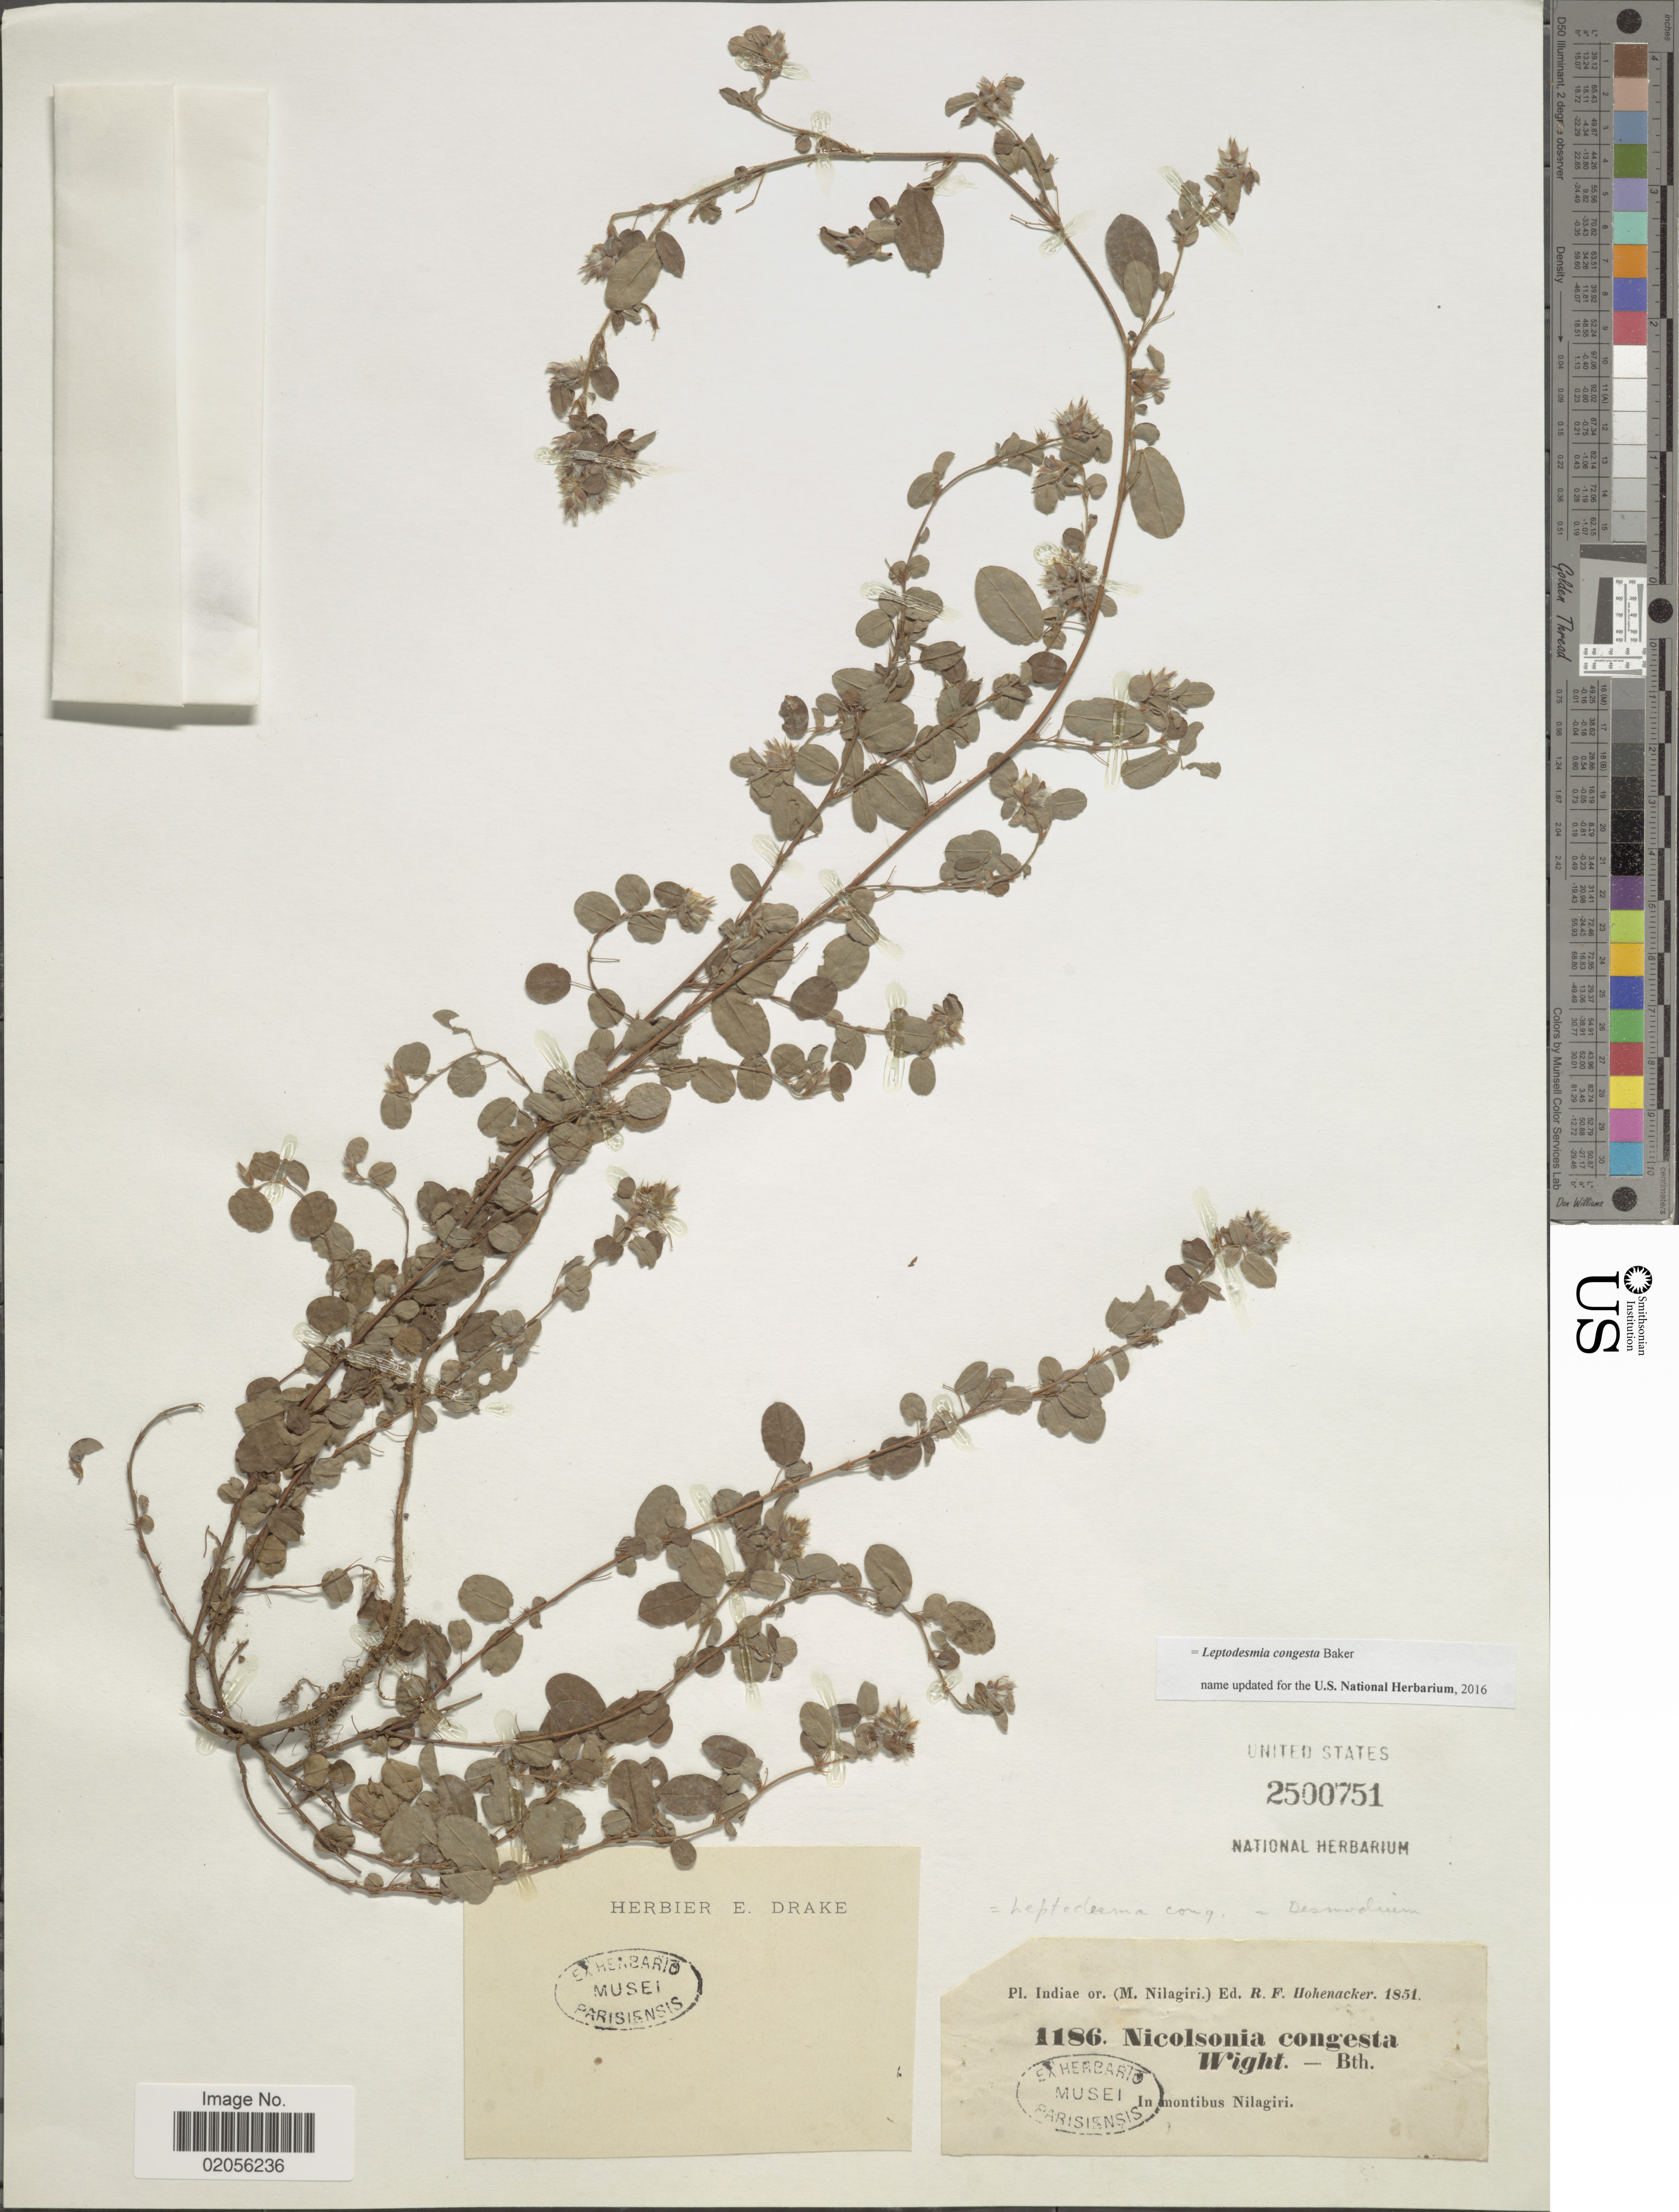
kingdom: Plantae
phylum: Tracheophyta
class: Magnoliopsida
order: Fabales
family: Fabaceae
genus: Leptodesmia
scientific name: Leptodesmia sp.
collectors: E. Hohenacker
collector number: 1186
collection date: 1851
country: India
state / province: Tamil Nadu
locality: Indiae or. (M. Nilagiri.) In montibus Nilagiri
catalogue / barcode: US 2500751